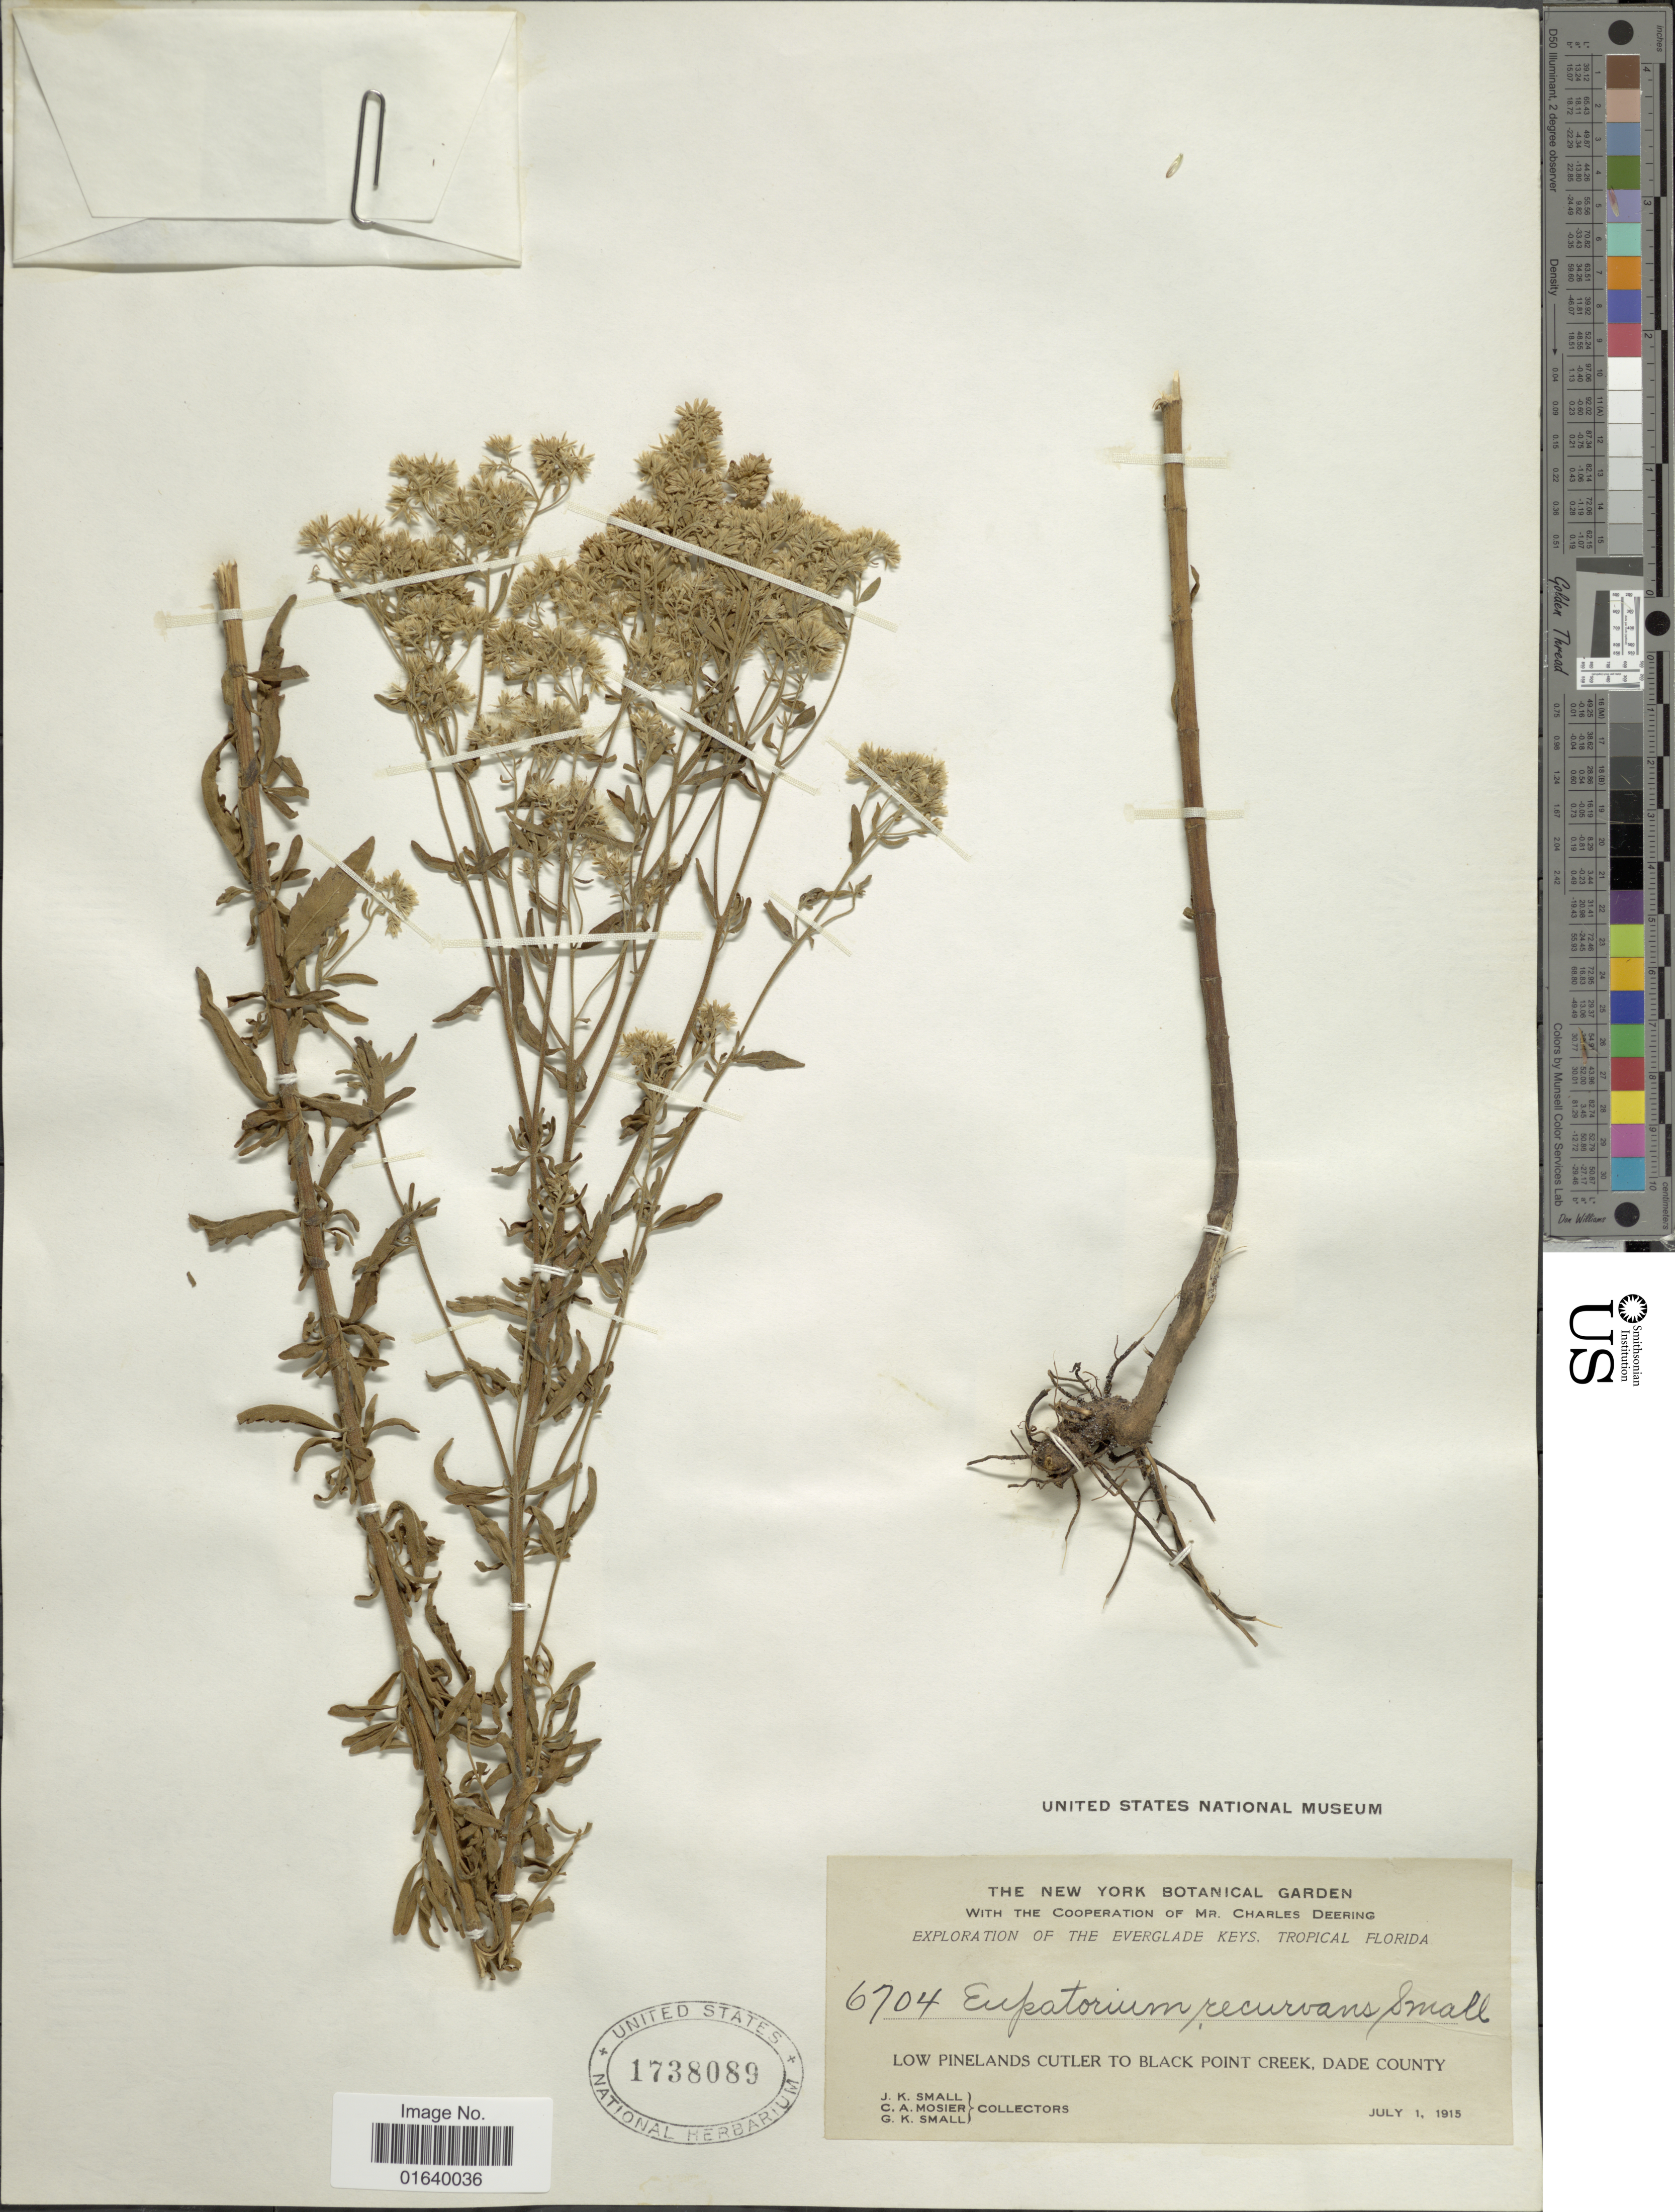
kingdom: Plantae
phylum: Tracheophyta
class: Magnoliopsida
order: Asterales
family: Asteraceae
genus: Eupatorium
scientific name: Eupatorium recurvans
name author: Small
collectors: J. K. Small, C. A. Mosier & G. K. Small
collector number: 6704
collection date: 1915-07-01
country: United States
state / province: Florida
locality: Lowe pinelands culter to Black Point Creek, Dade County.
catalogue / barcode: US 1738089